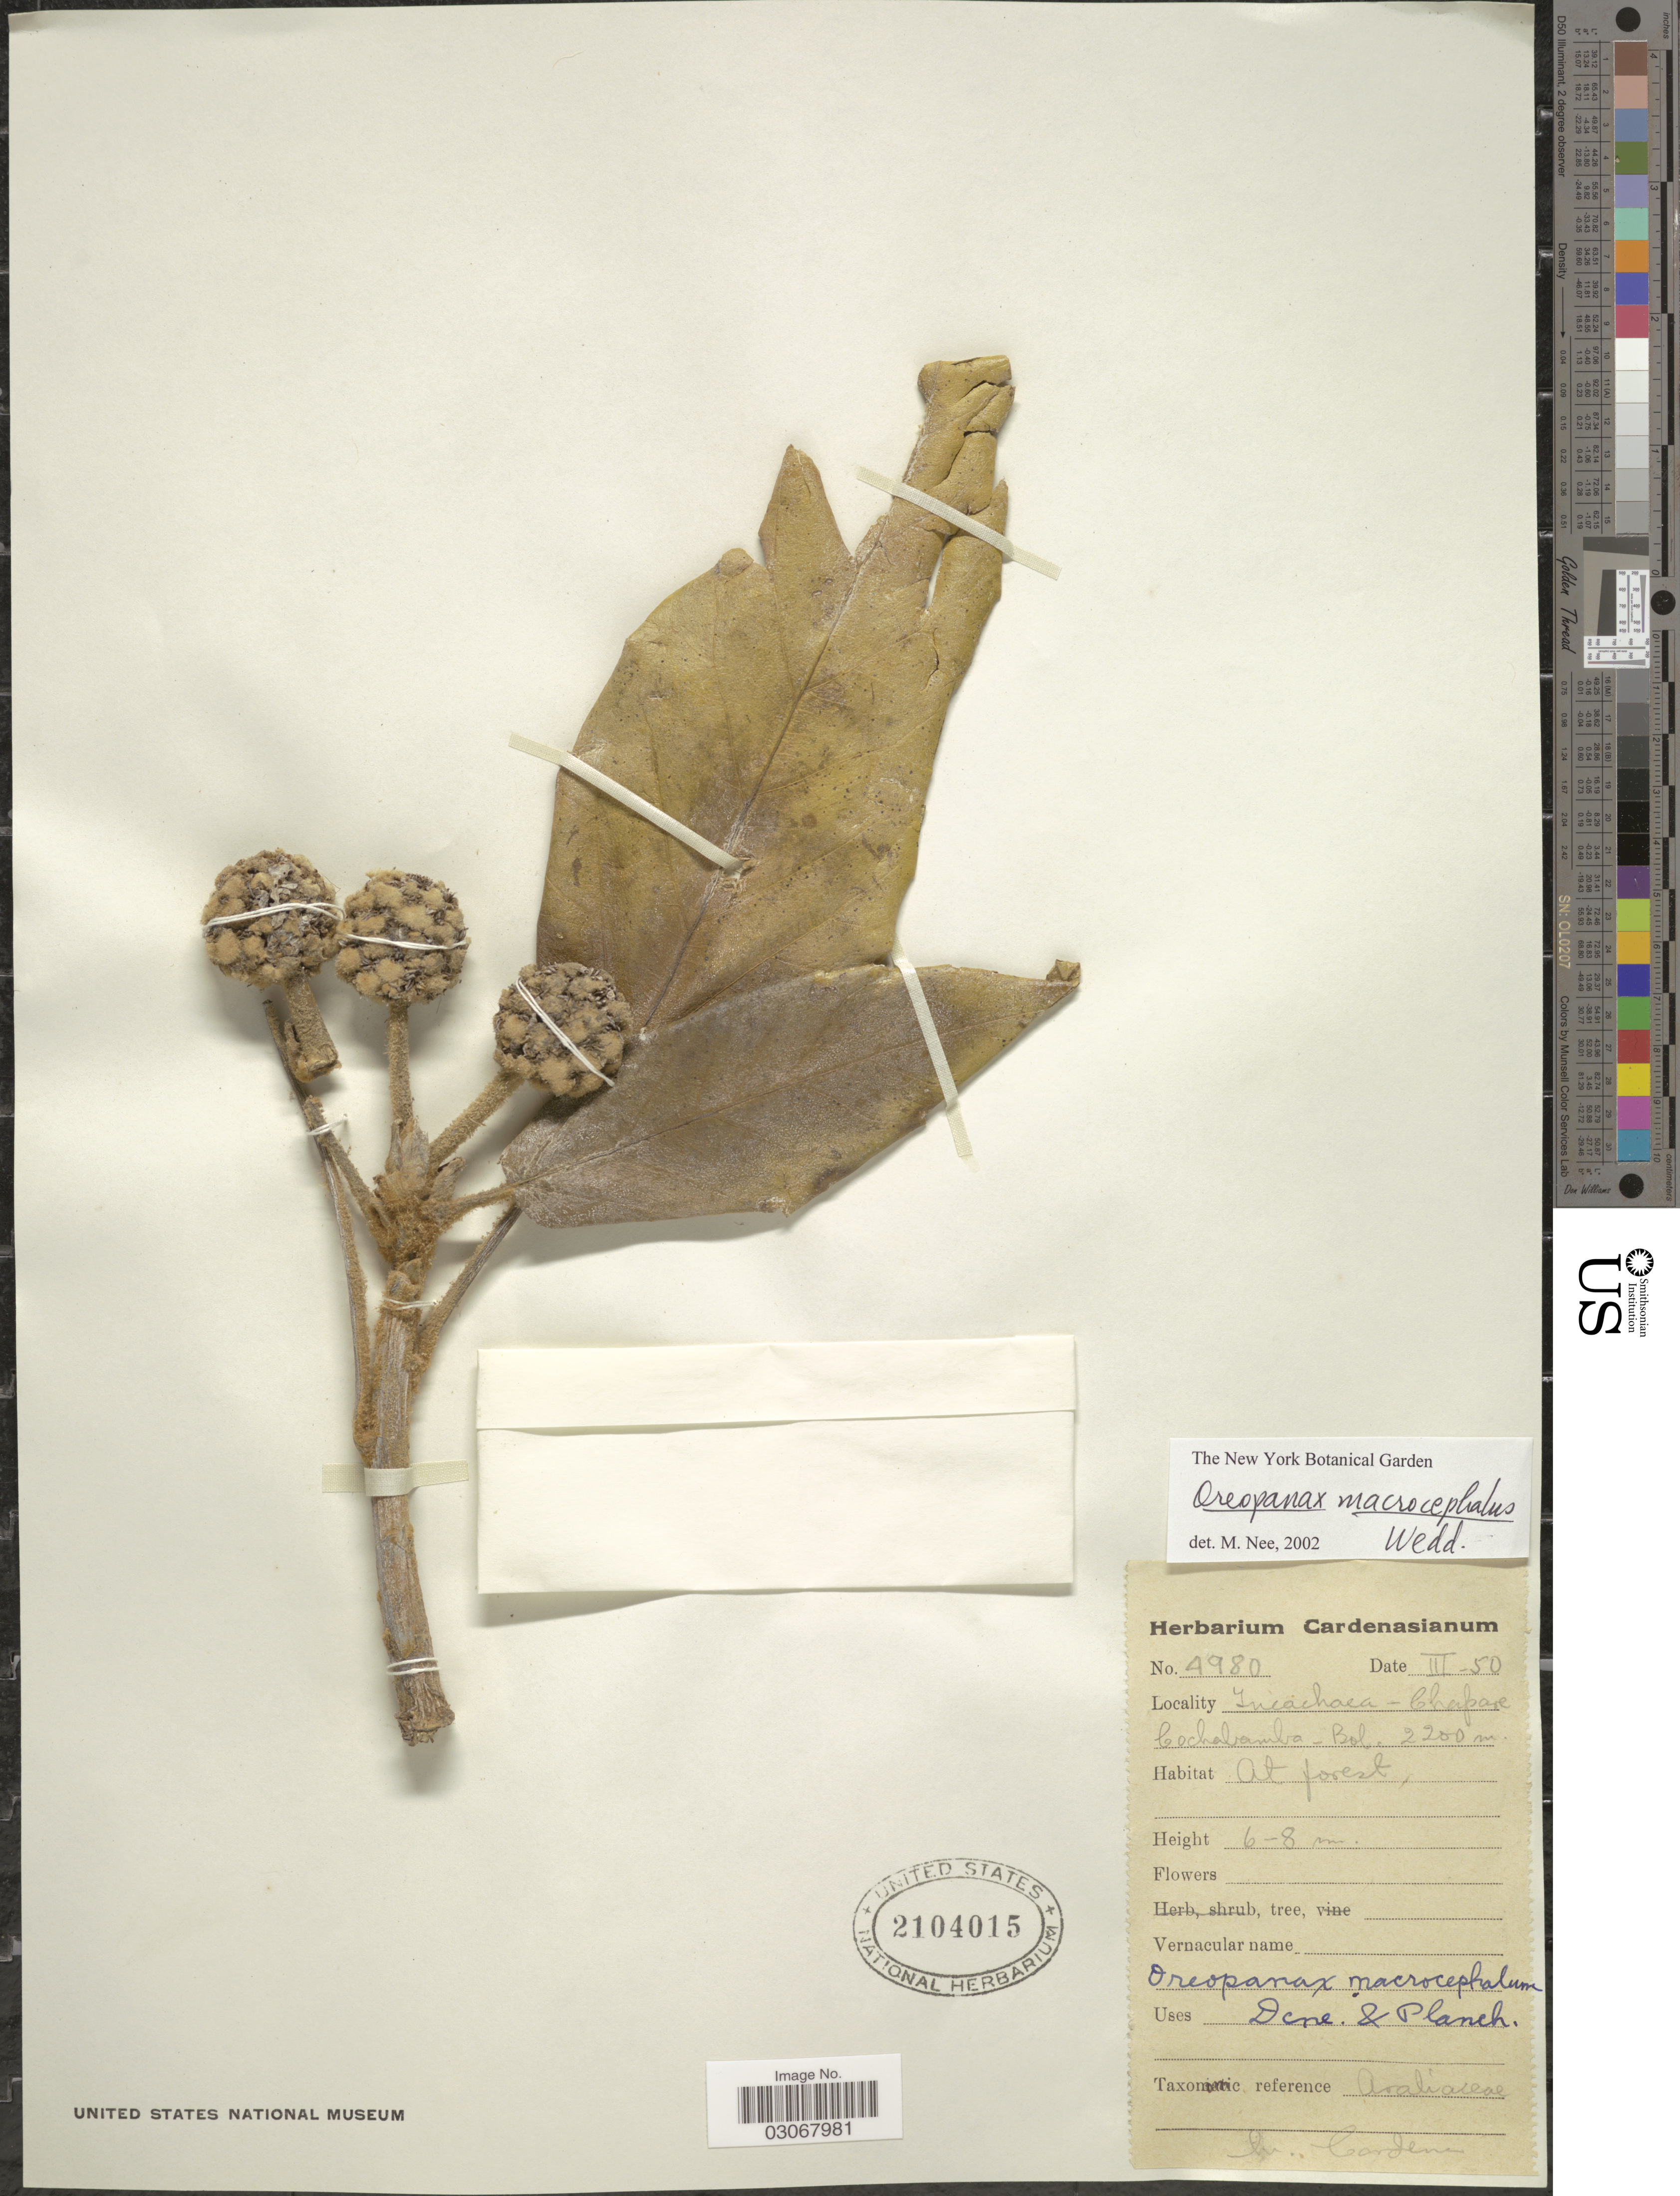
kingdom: Plantae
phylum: Tracheophyta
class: Magnoliopsida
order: Apiales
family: Araliaceae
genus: Oreopanax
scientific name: Oreopanax macrocephalus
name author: Decne. & Planch. ex Wedd.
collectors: M. Cárdenas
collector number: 4980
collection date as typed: Transcribed d/m/y: /3/50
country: Bolivia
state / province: Cochabamba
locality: Incachaca - Chapare.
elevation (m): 2200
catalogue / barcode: US 2104015